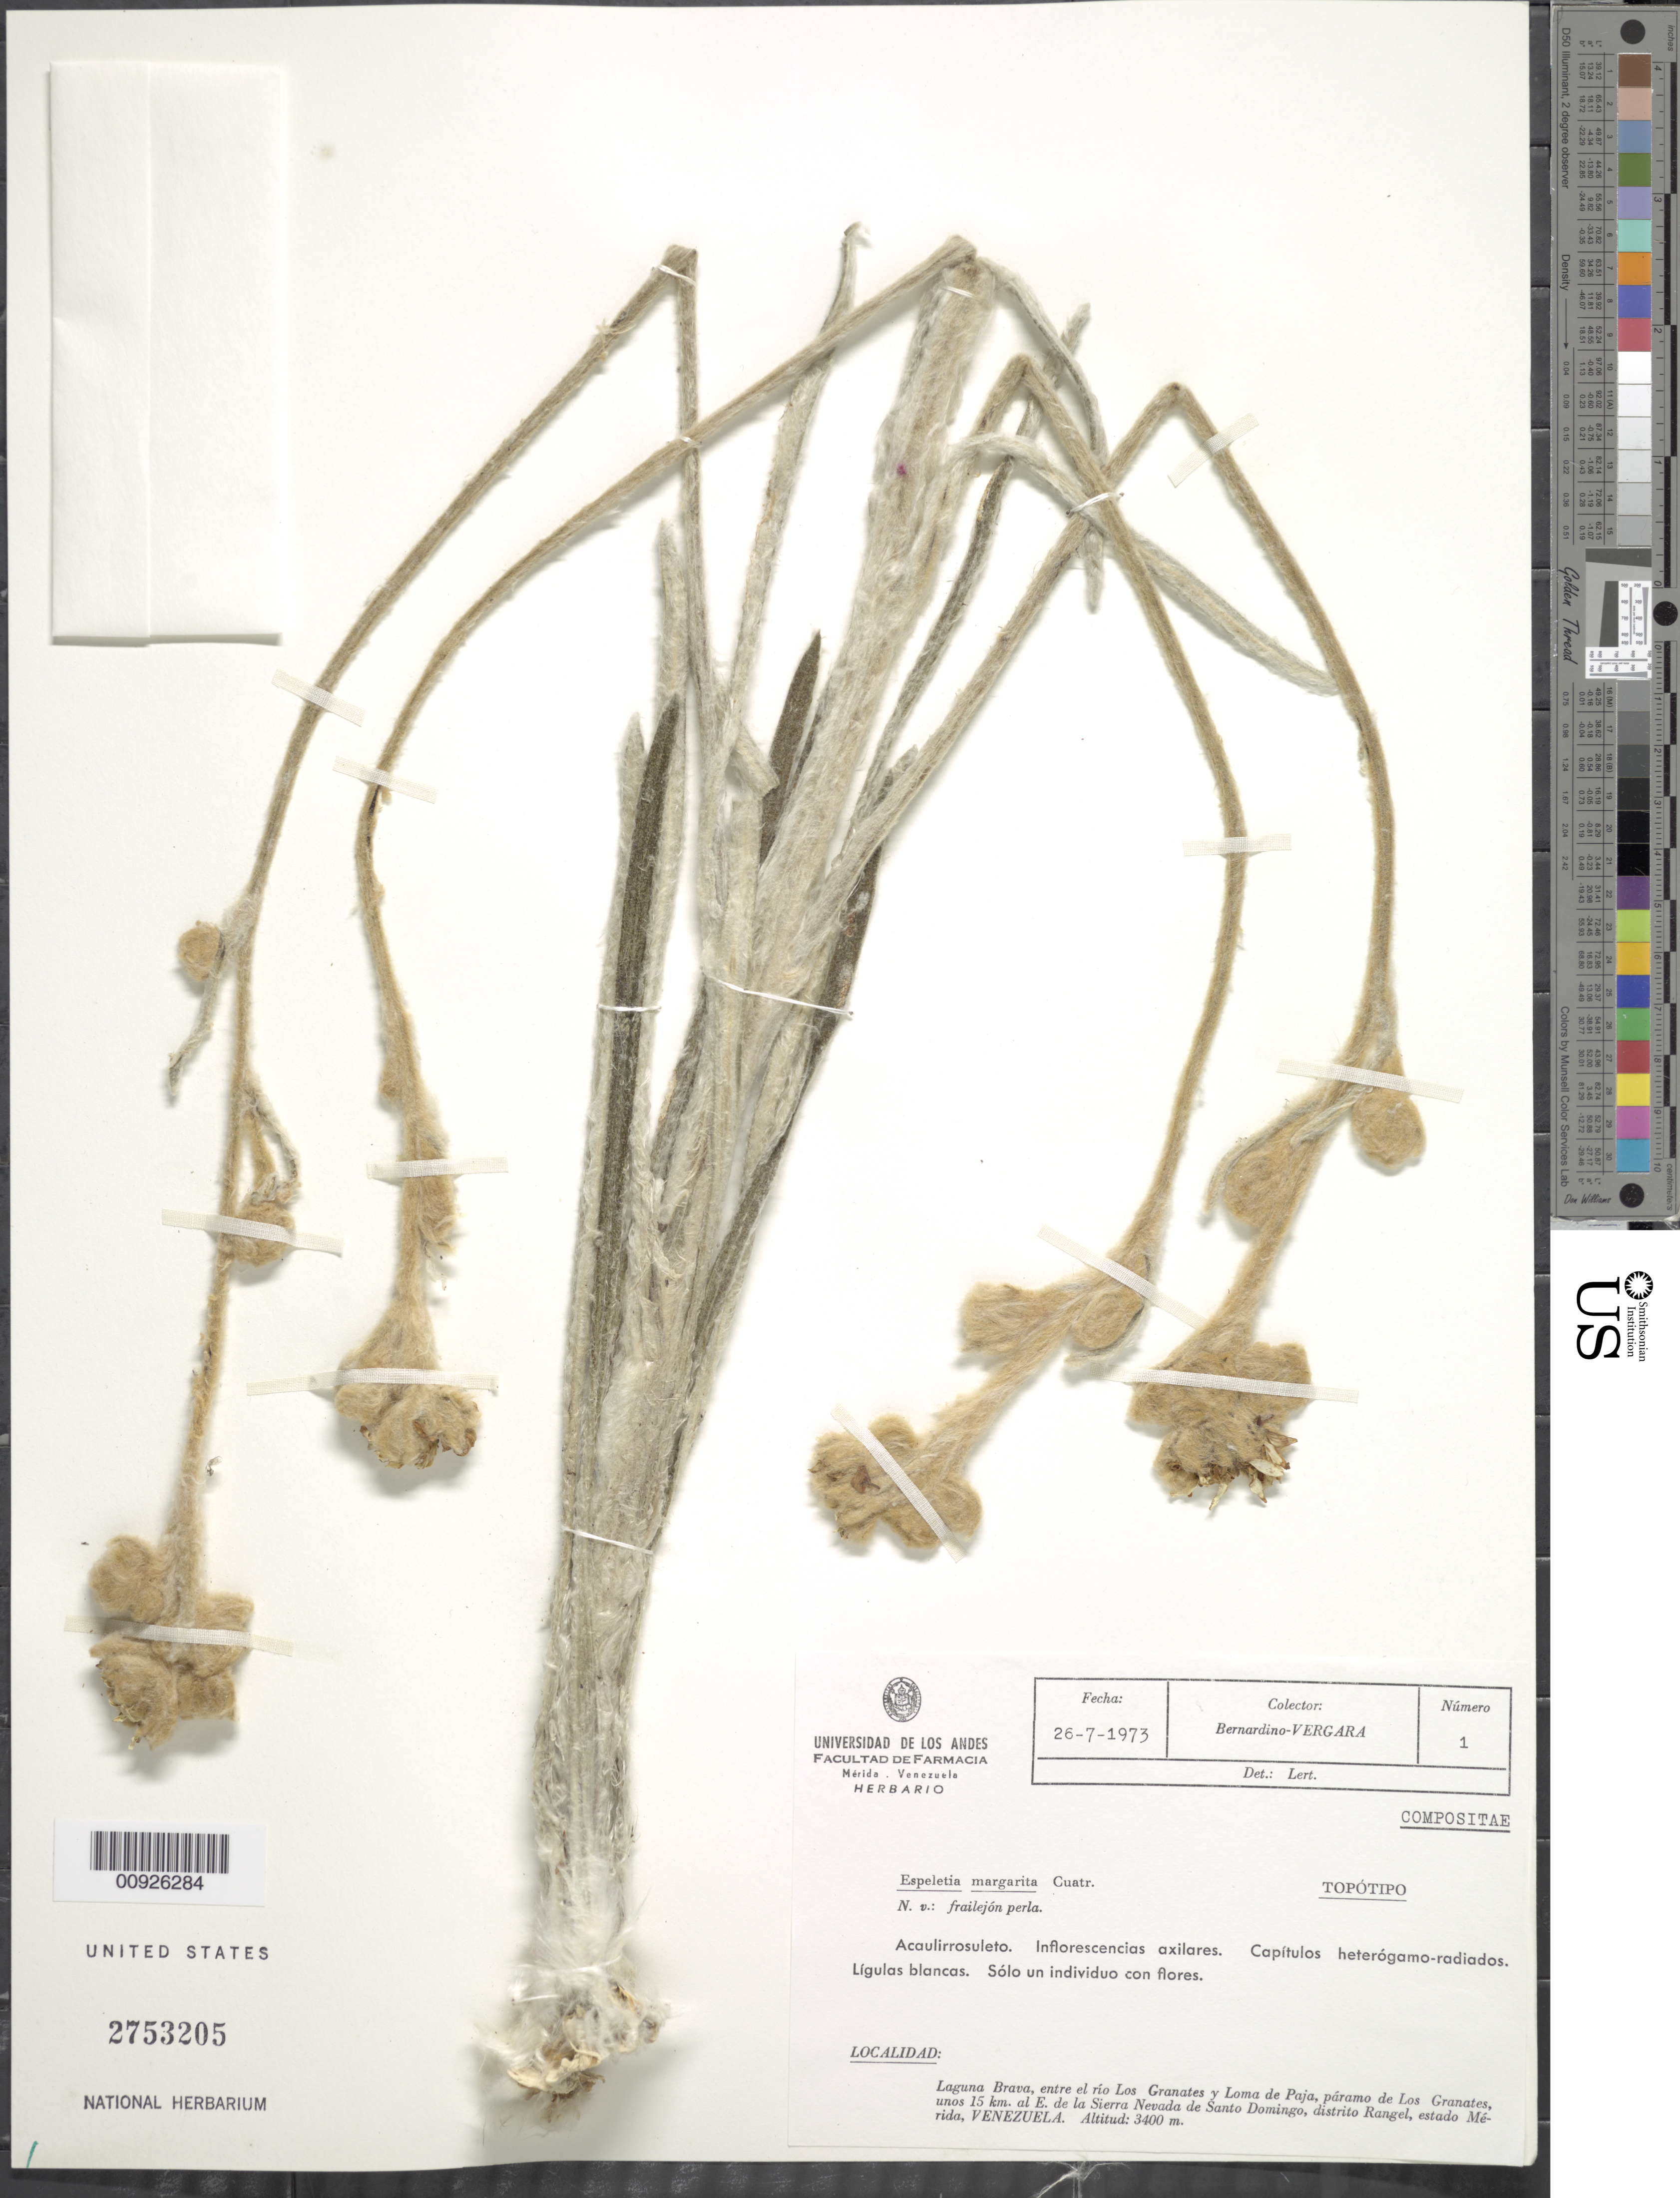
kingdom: Plantae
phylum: Tracheophyta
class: Magnoliopsida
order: Asterales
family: Asteraceae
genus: Ruilopezia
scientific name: Ruilopezia margarita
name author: (Cuatrec.) Cuatrec.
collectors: B. Vergara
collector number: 1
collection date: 1973-07-26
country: Venezuela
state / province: Mérida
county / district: Rangel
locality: Páramo de los Granates. Laguna Brava, entre el río Los Granates y Loma de Paja, unos 15 km al E. de la Sierra Nevada de Santo Domingo.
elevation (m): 3400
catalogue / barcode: US 2753205